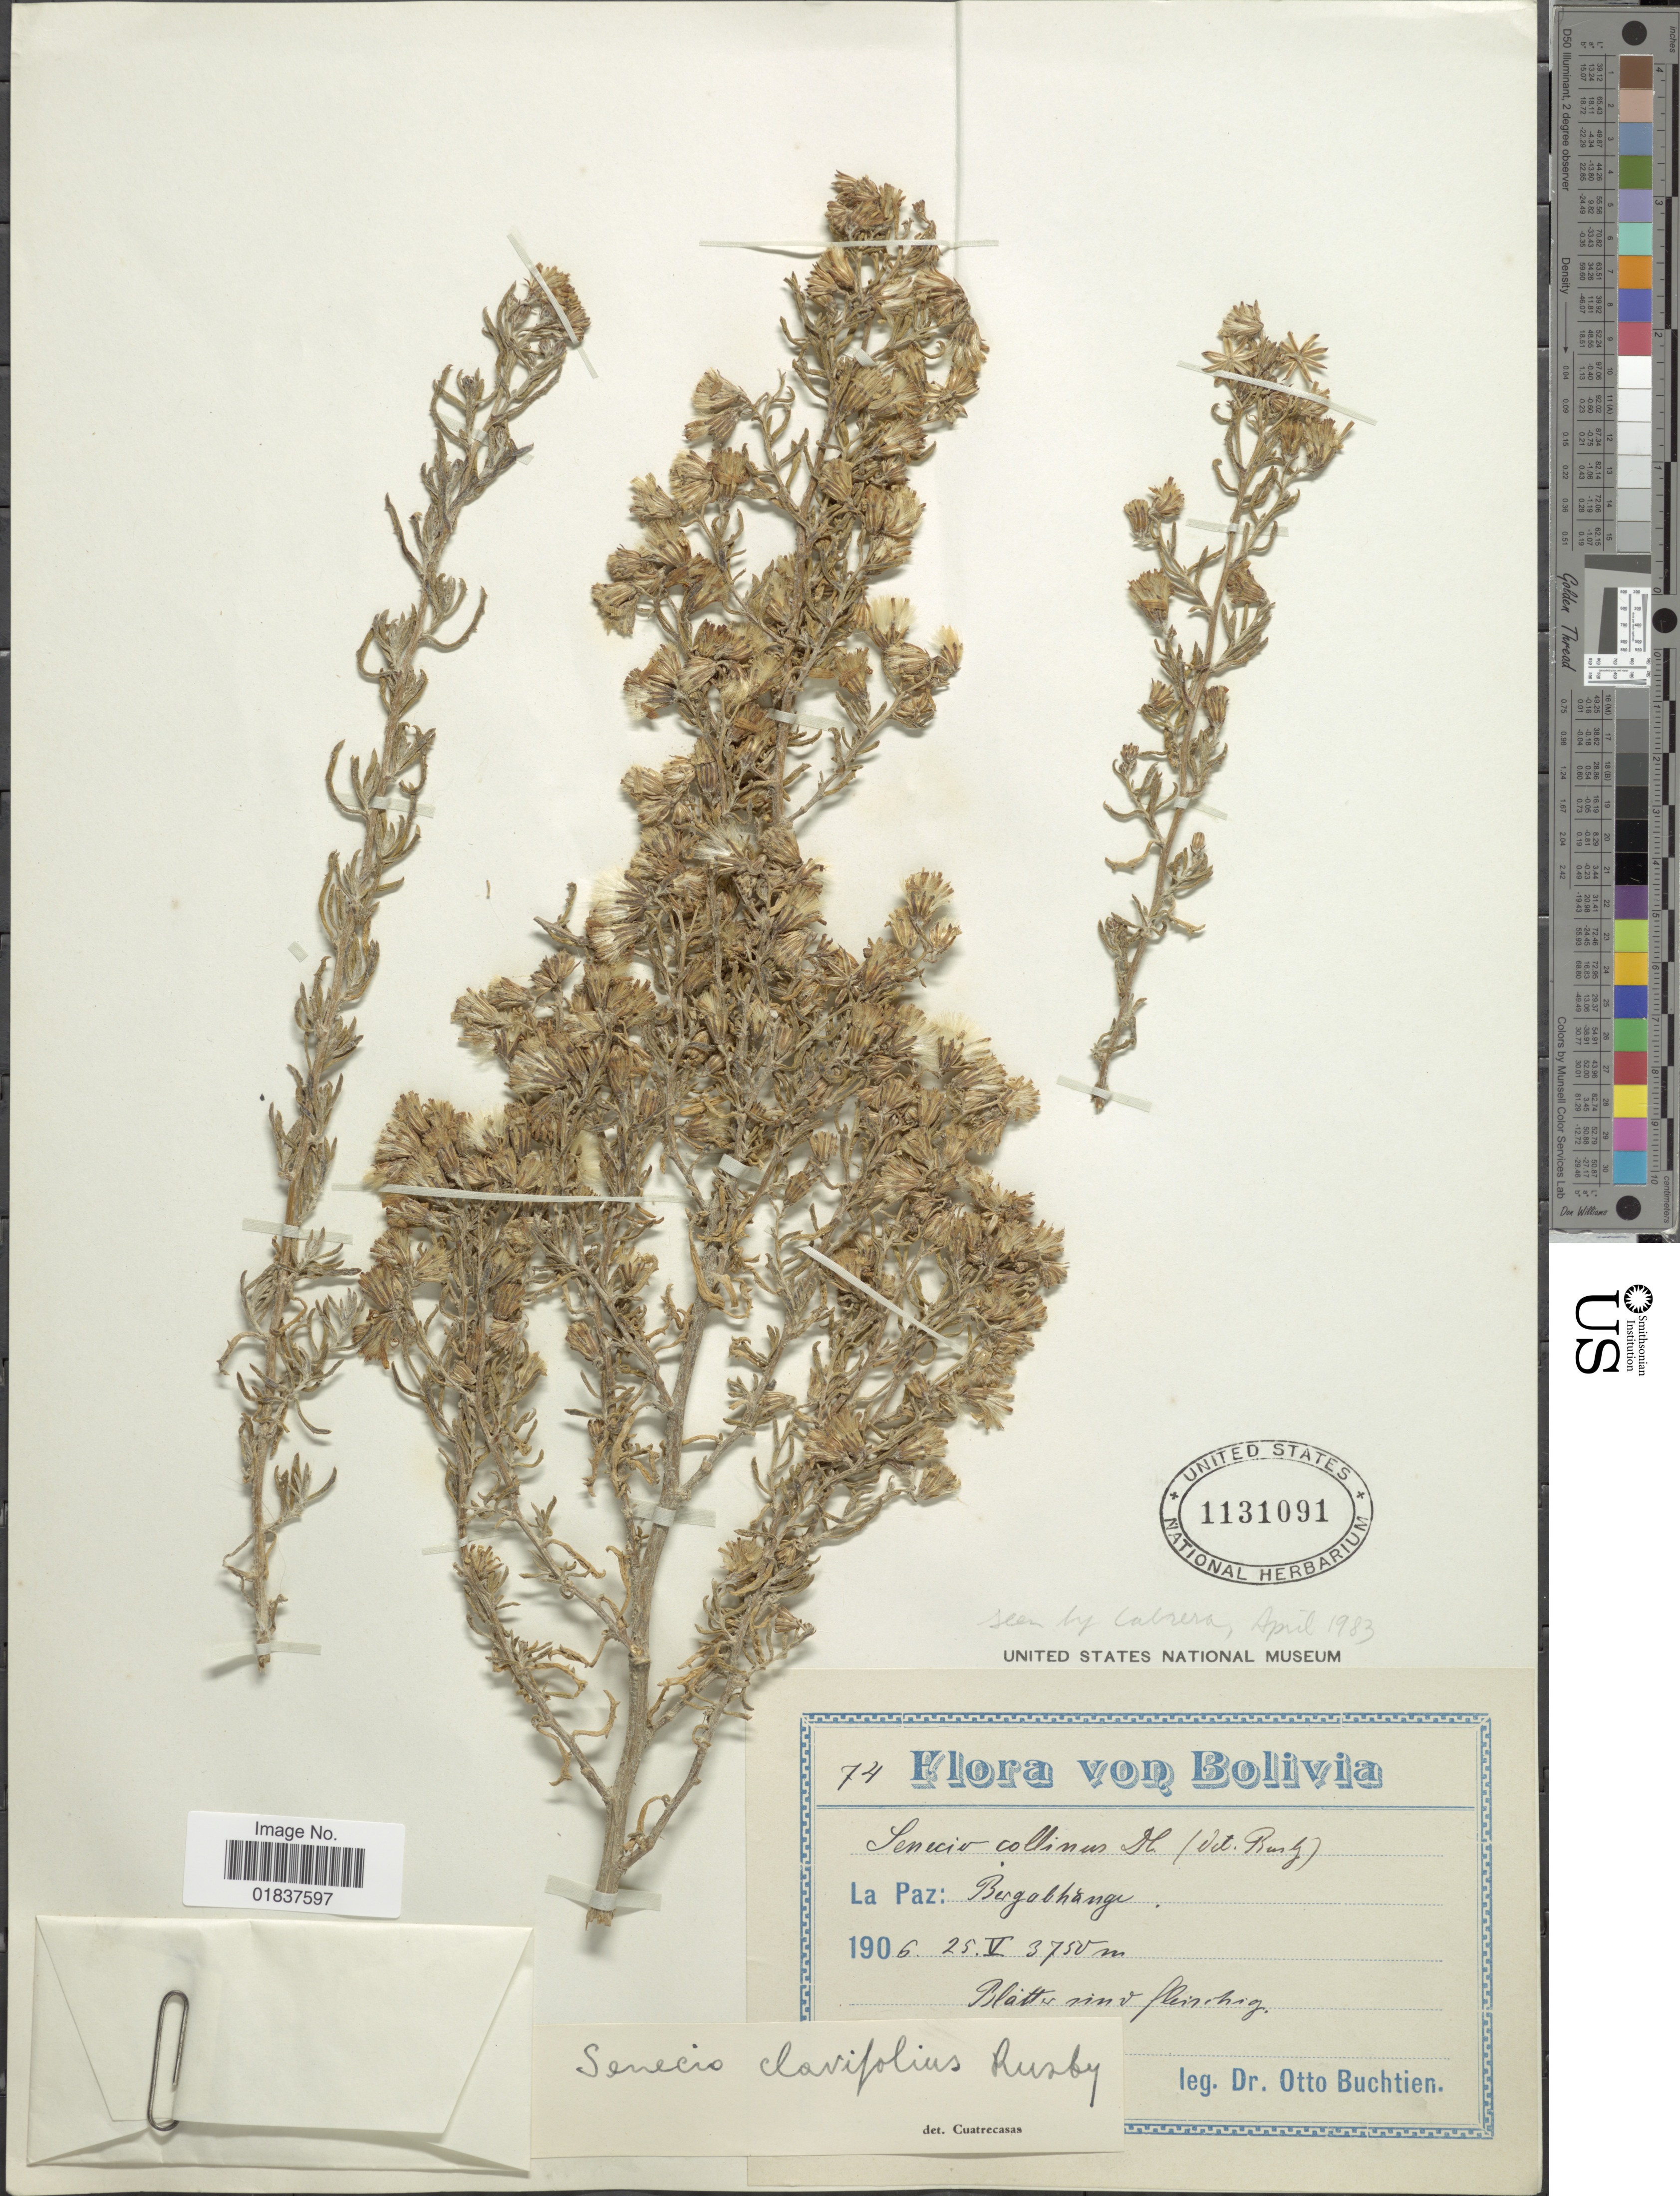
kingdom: Plantae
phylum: Tracheophyta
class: Magnoliopsida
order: Asterales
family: Asteraceae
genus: Senecio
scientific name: Senecio potosianus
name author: Klatt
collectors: O. Buchtien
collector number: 74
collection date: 1906-05-25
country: Bolivia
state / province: La Paz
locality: La Paz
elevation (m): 3750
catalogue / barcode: US 1131091